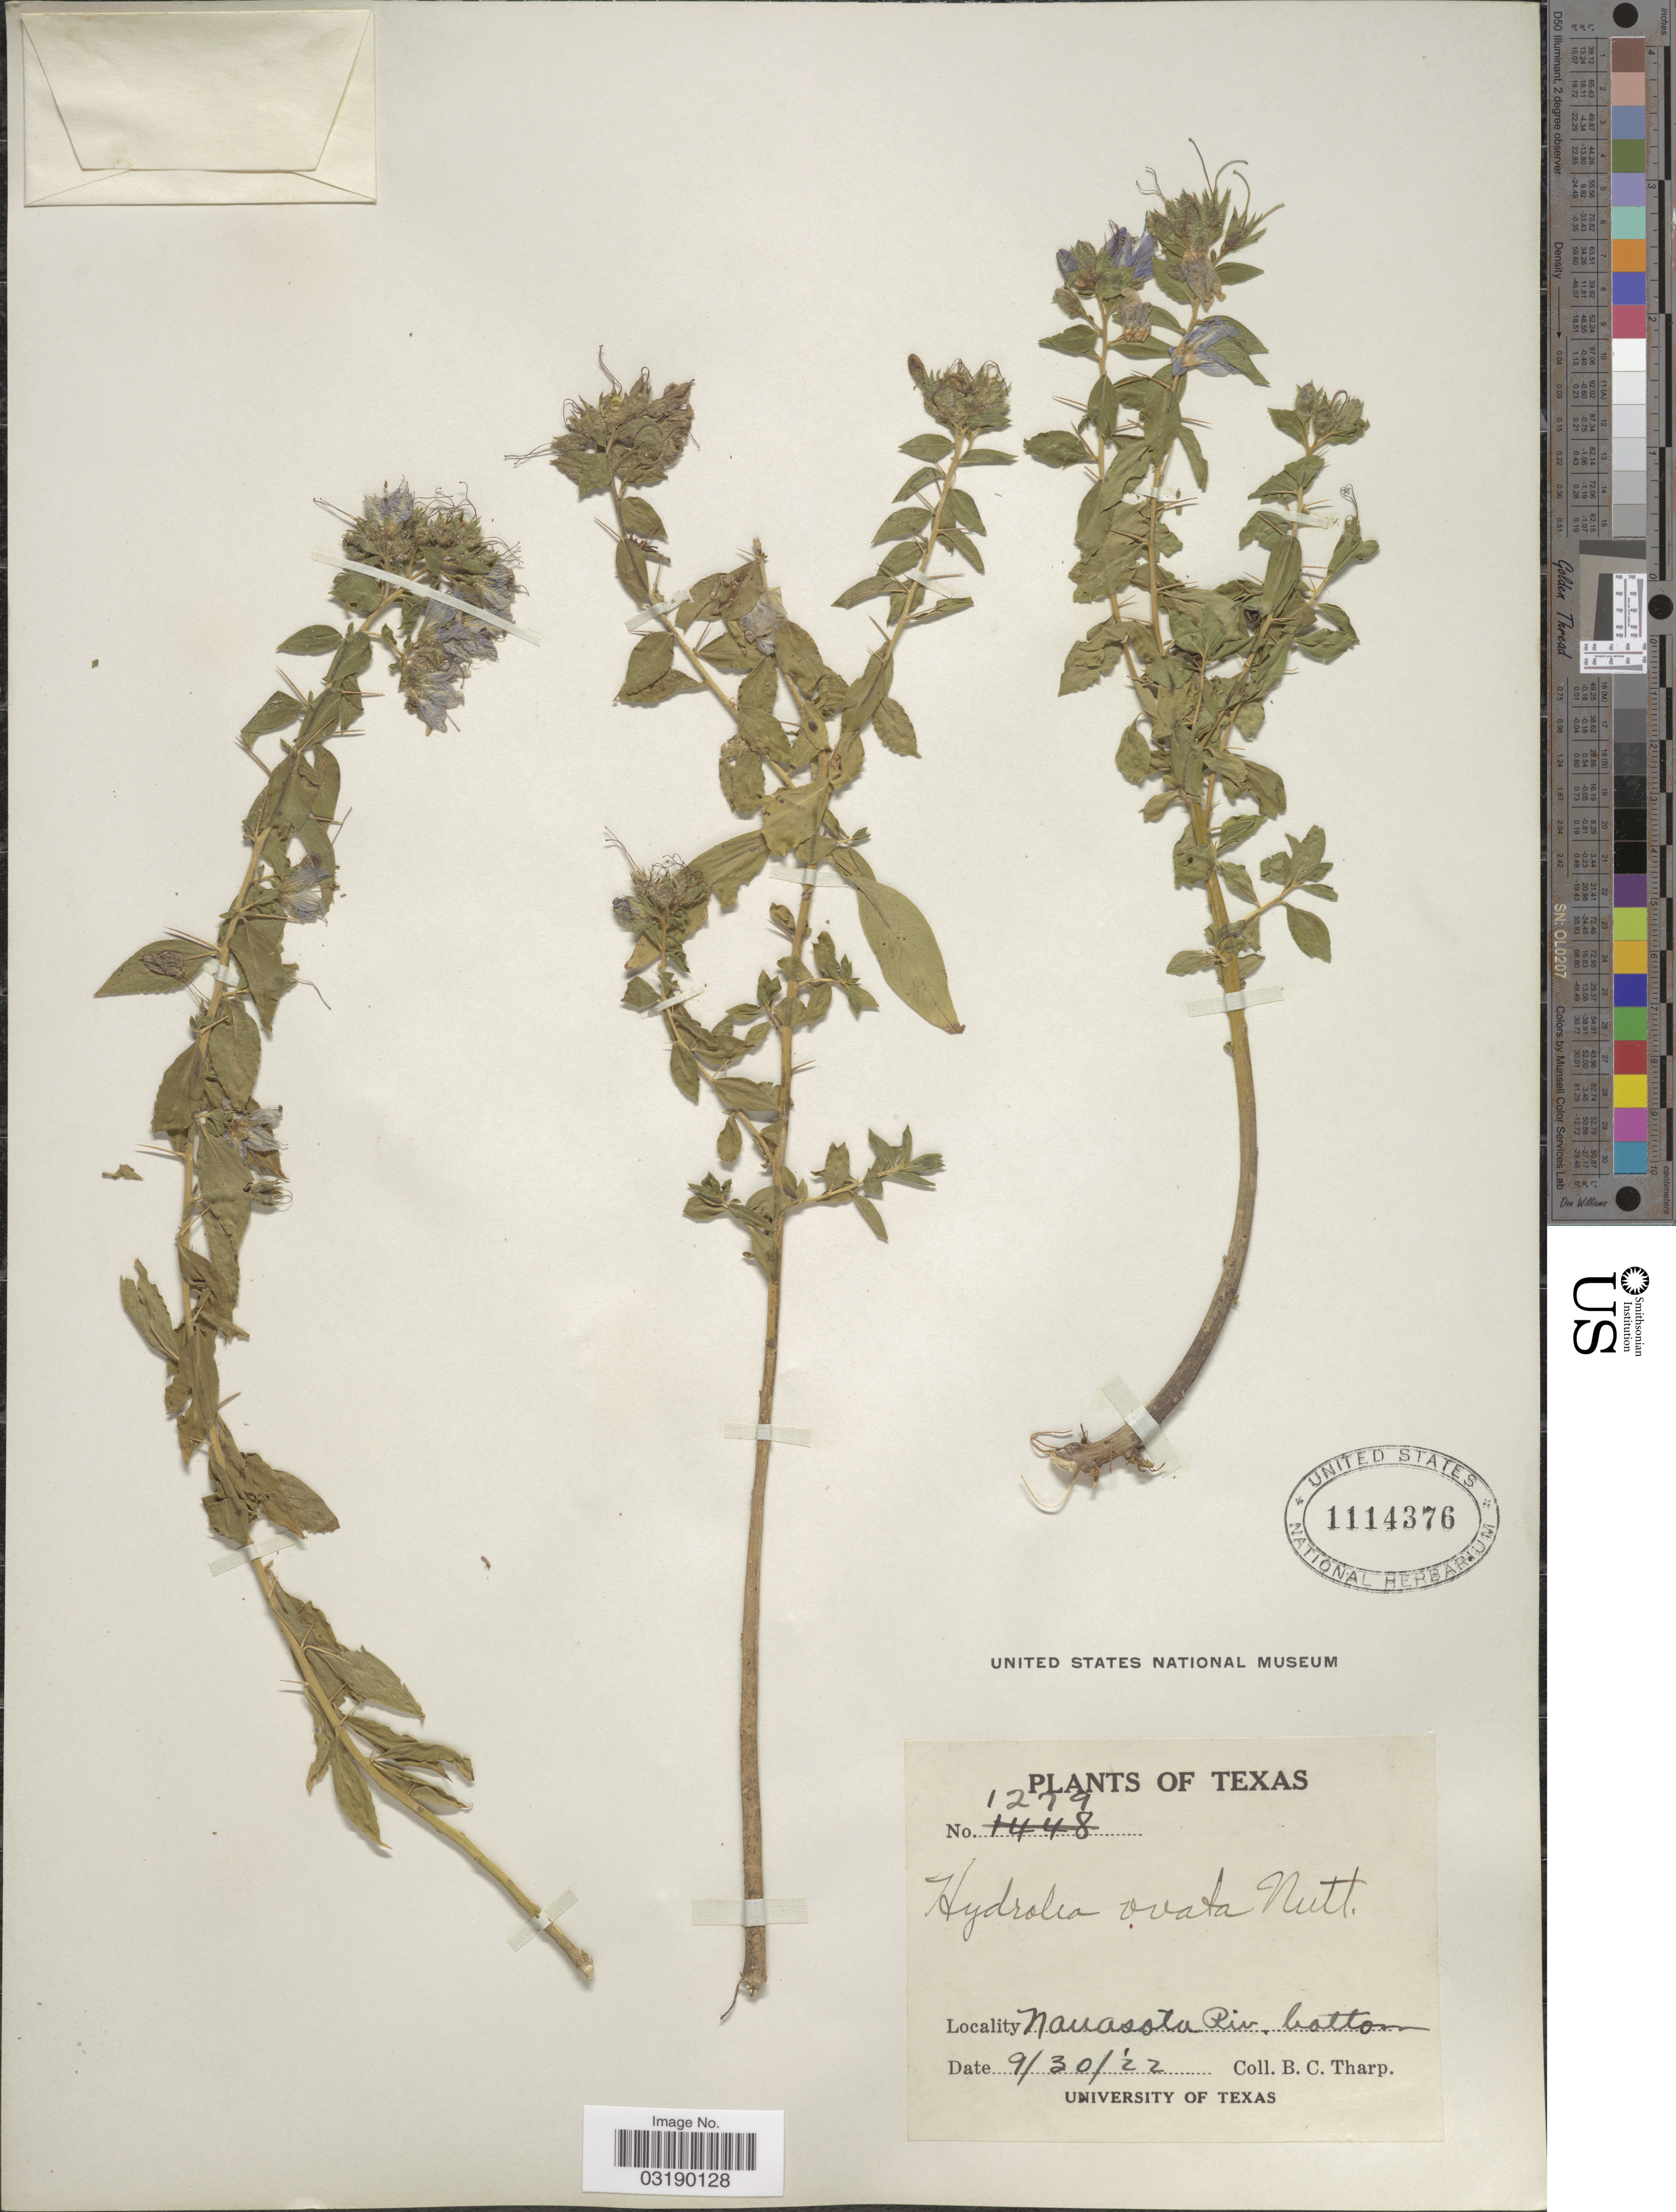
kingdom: Plantae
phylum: Tracheophyta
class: Magnoliopsida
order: Solanales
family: Hydroleaceae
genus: Hydrolea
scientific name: Hydrolea ovata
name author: Nutt. ex Choisy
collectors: B. C. Tharp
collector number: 1279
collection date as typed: Transcribed d/m/y: 30/9/22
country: United States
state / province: Texas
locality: Navasota Riv. bottom.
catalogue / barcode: US 1114376